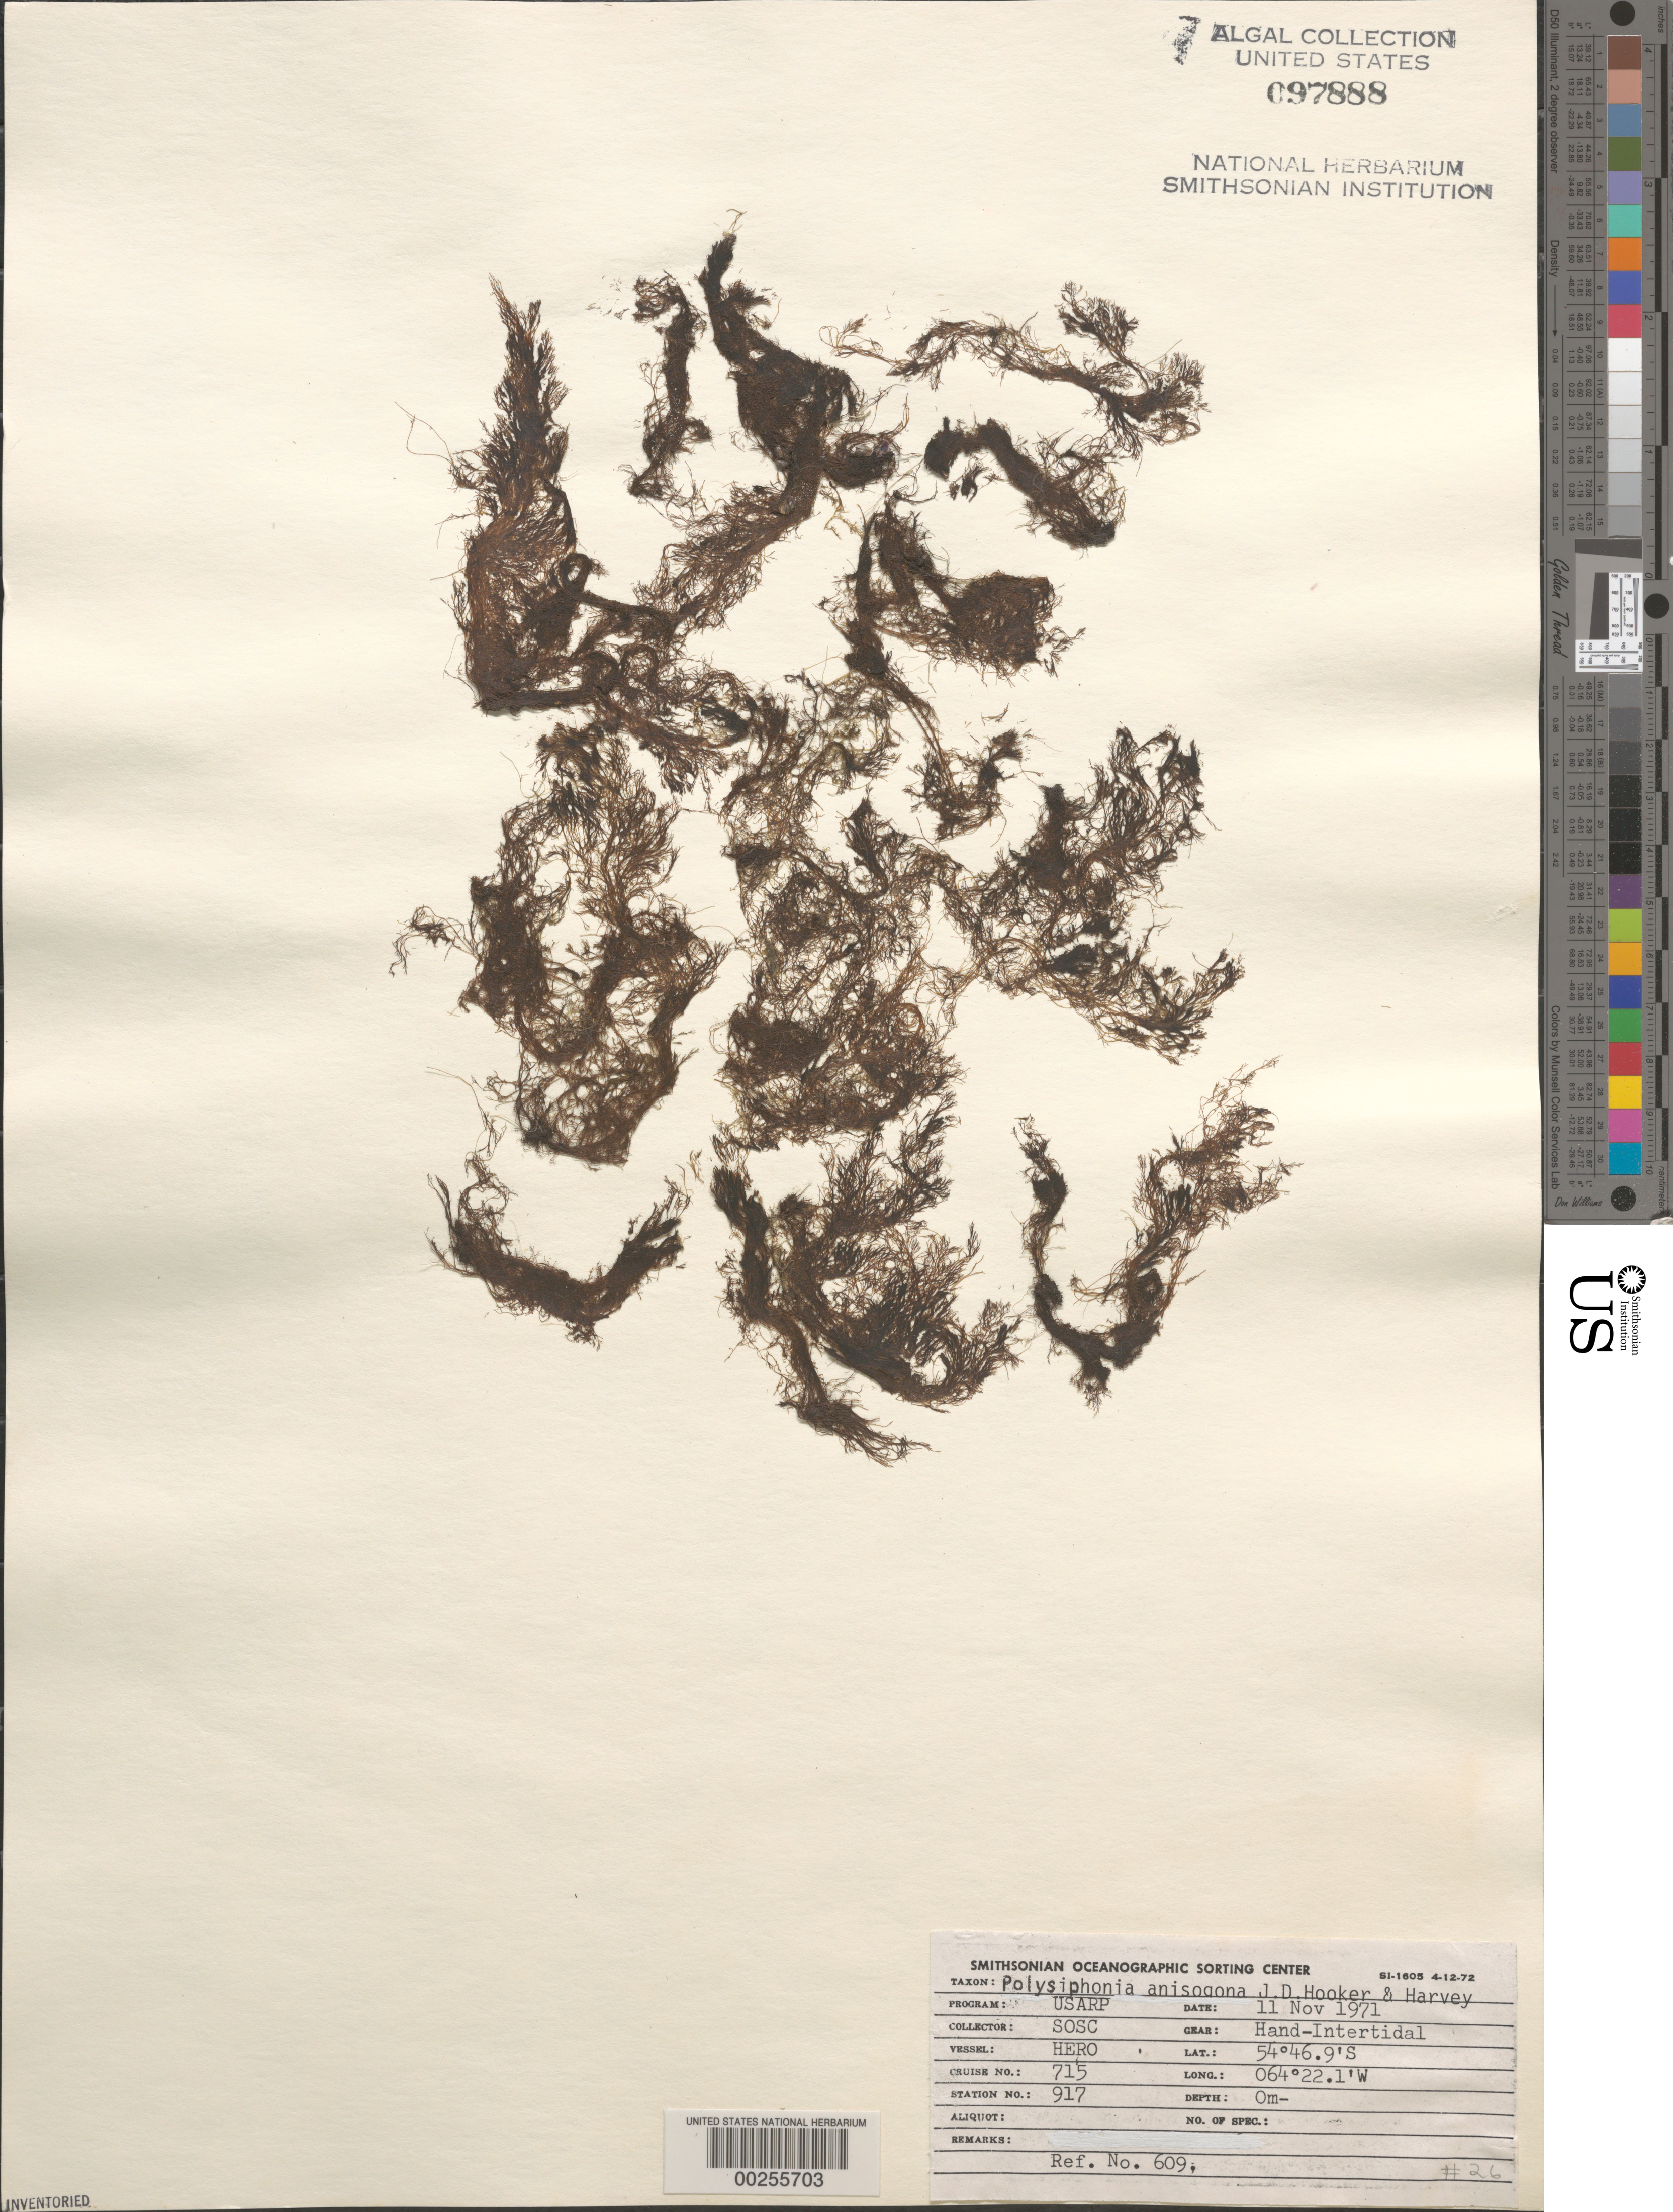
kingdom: Plantae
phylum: Rhodophyta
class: Florideophyceae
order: Ceramiales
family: Rhodomelaceae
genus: Polysiphonia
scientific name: Polysiphonia anisogona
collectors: SOSC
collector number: Station 917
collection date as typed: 11 Nov 1971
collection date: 1971-11-11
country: Argentina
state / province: Tierra del Fuego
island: Isla de los Estados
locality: Puerto Parry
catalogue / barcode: US 97888